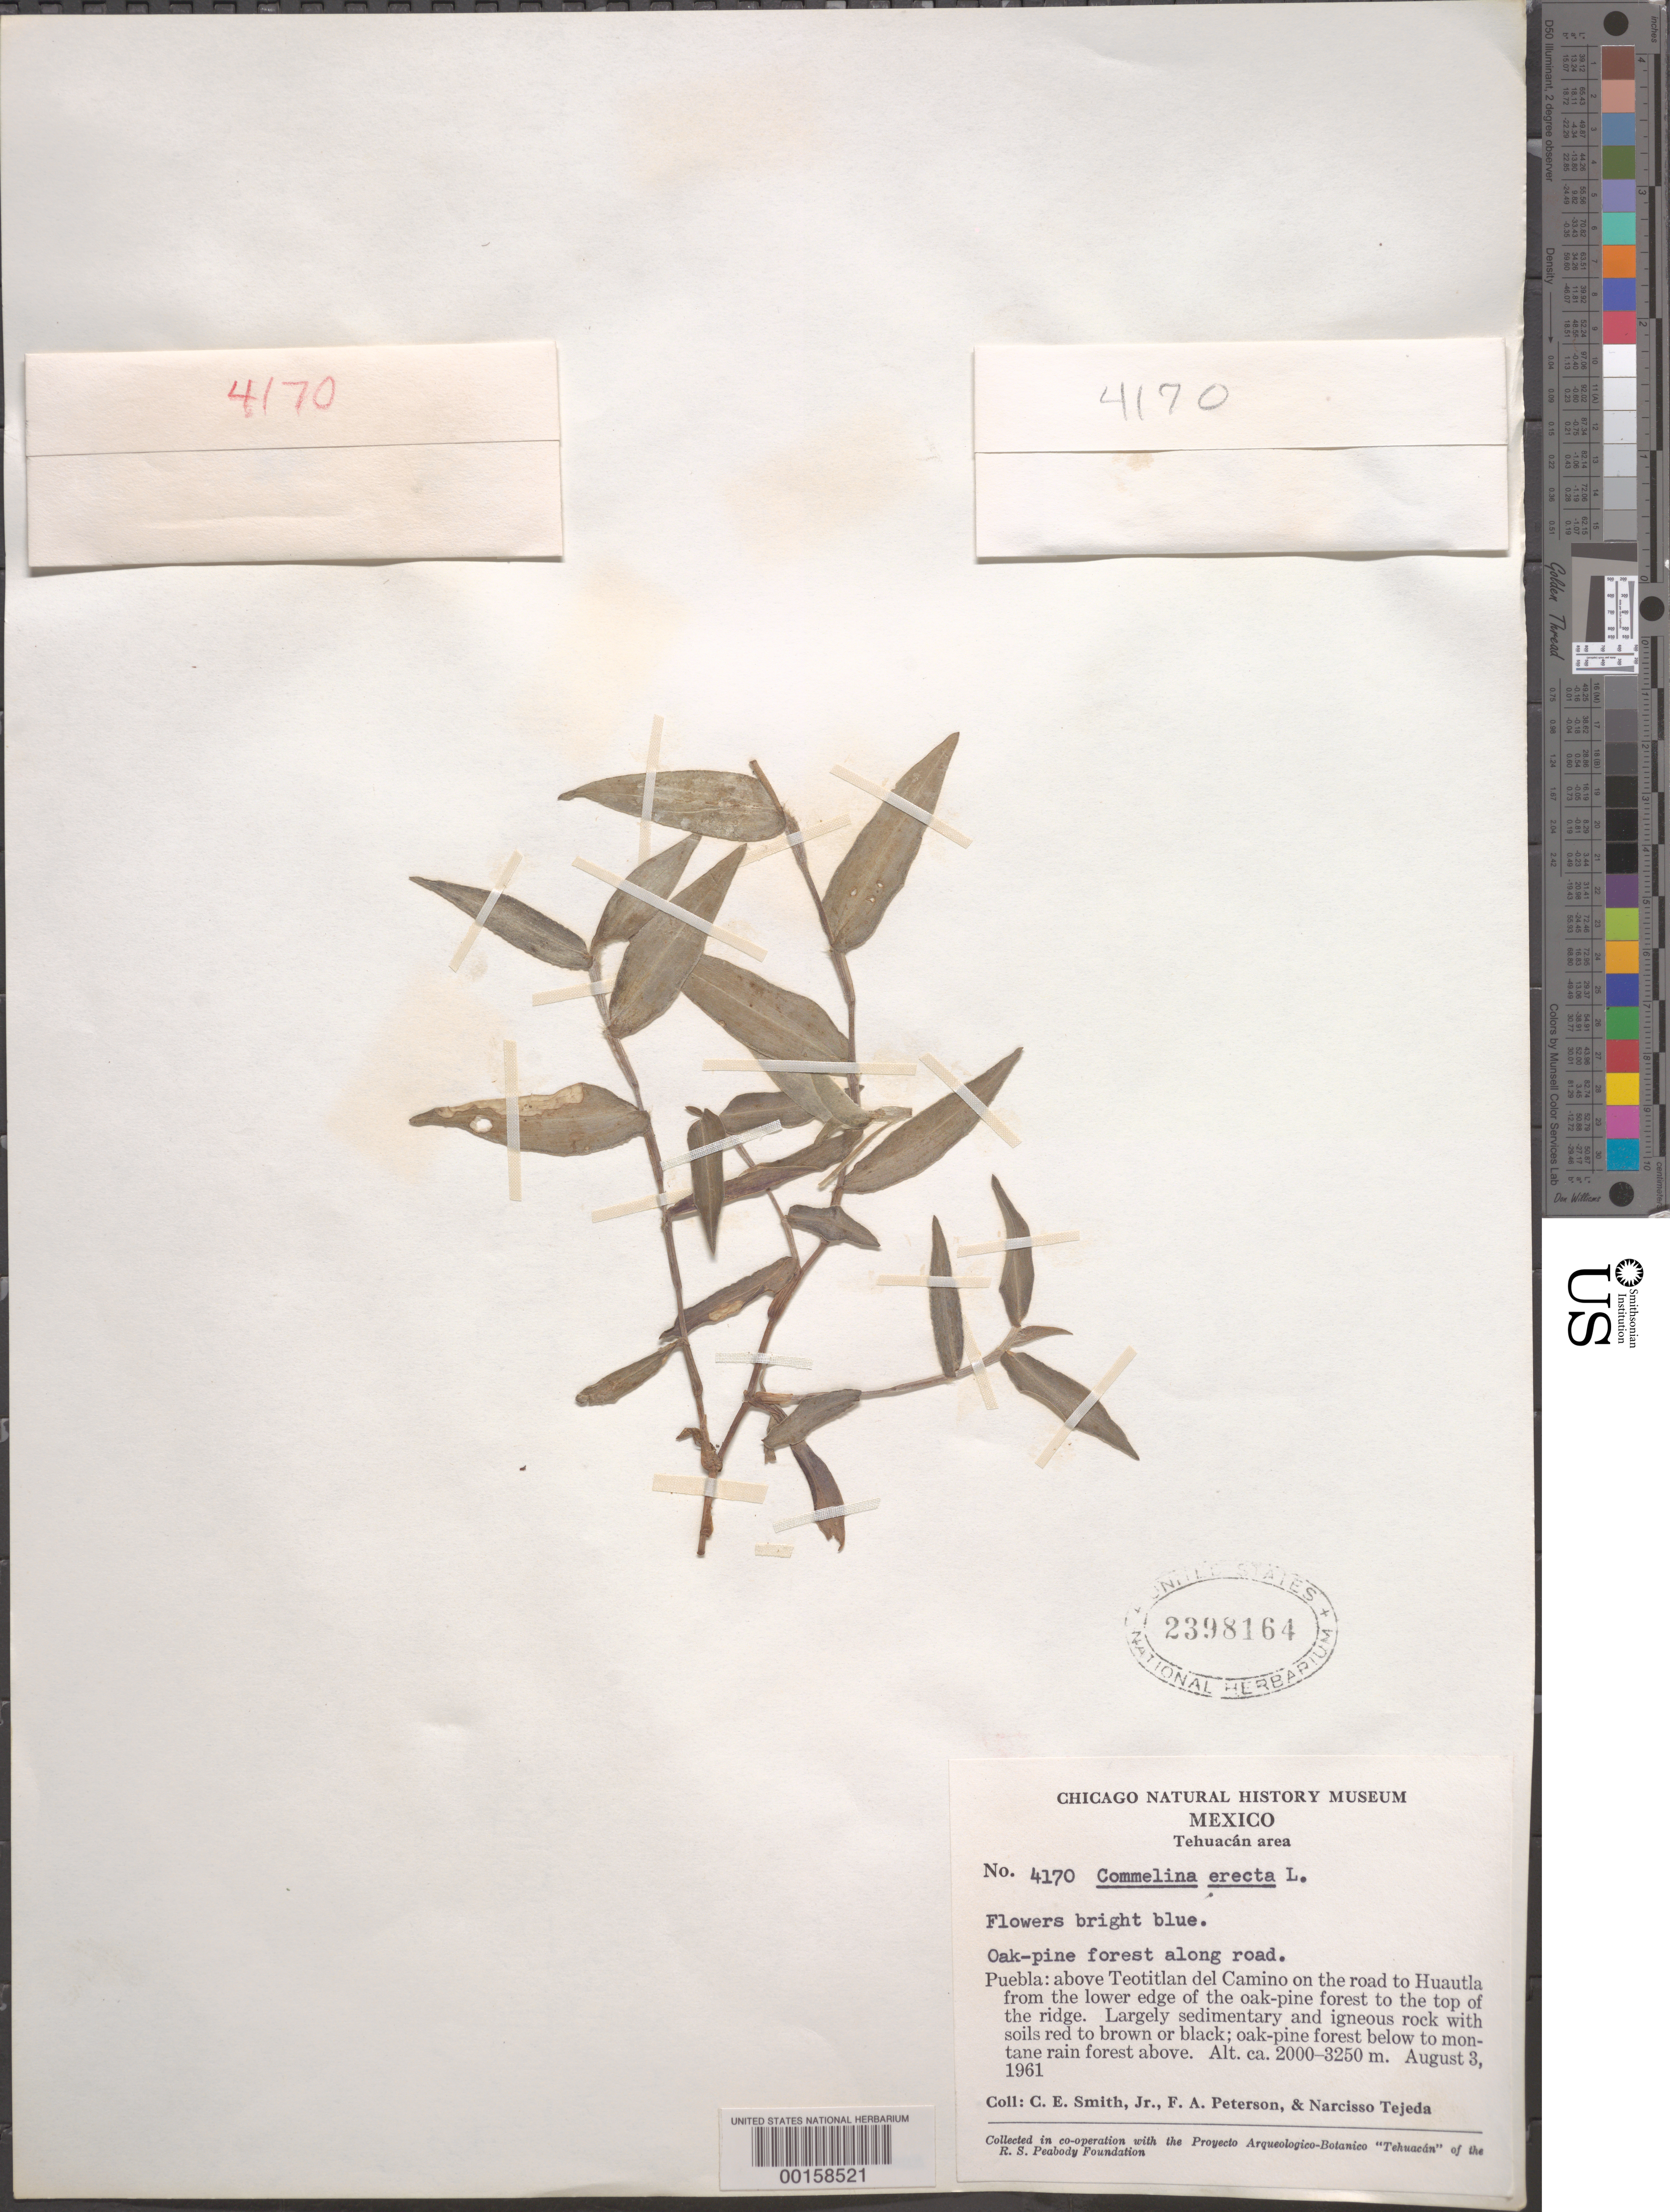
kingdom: Plantae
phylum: Tracheophyta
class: Liliopsida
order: Commelinales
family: Commelinaceae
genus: Commelina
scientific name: Commelina erecta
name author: L.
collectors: C. E. Smith Jr.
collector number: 4170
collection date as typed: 03 Aug 1961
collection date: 1961-08-03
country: Mexico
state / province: Puebla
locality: Teotitlan del camino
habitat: Oak-pine forest along road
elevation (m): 2000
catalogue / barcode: US 2398164